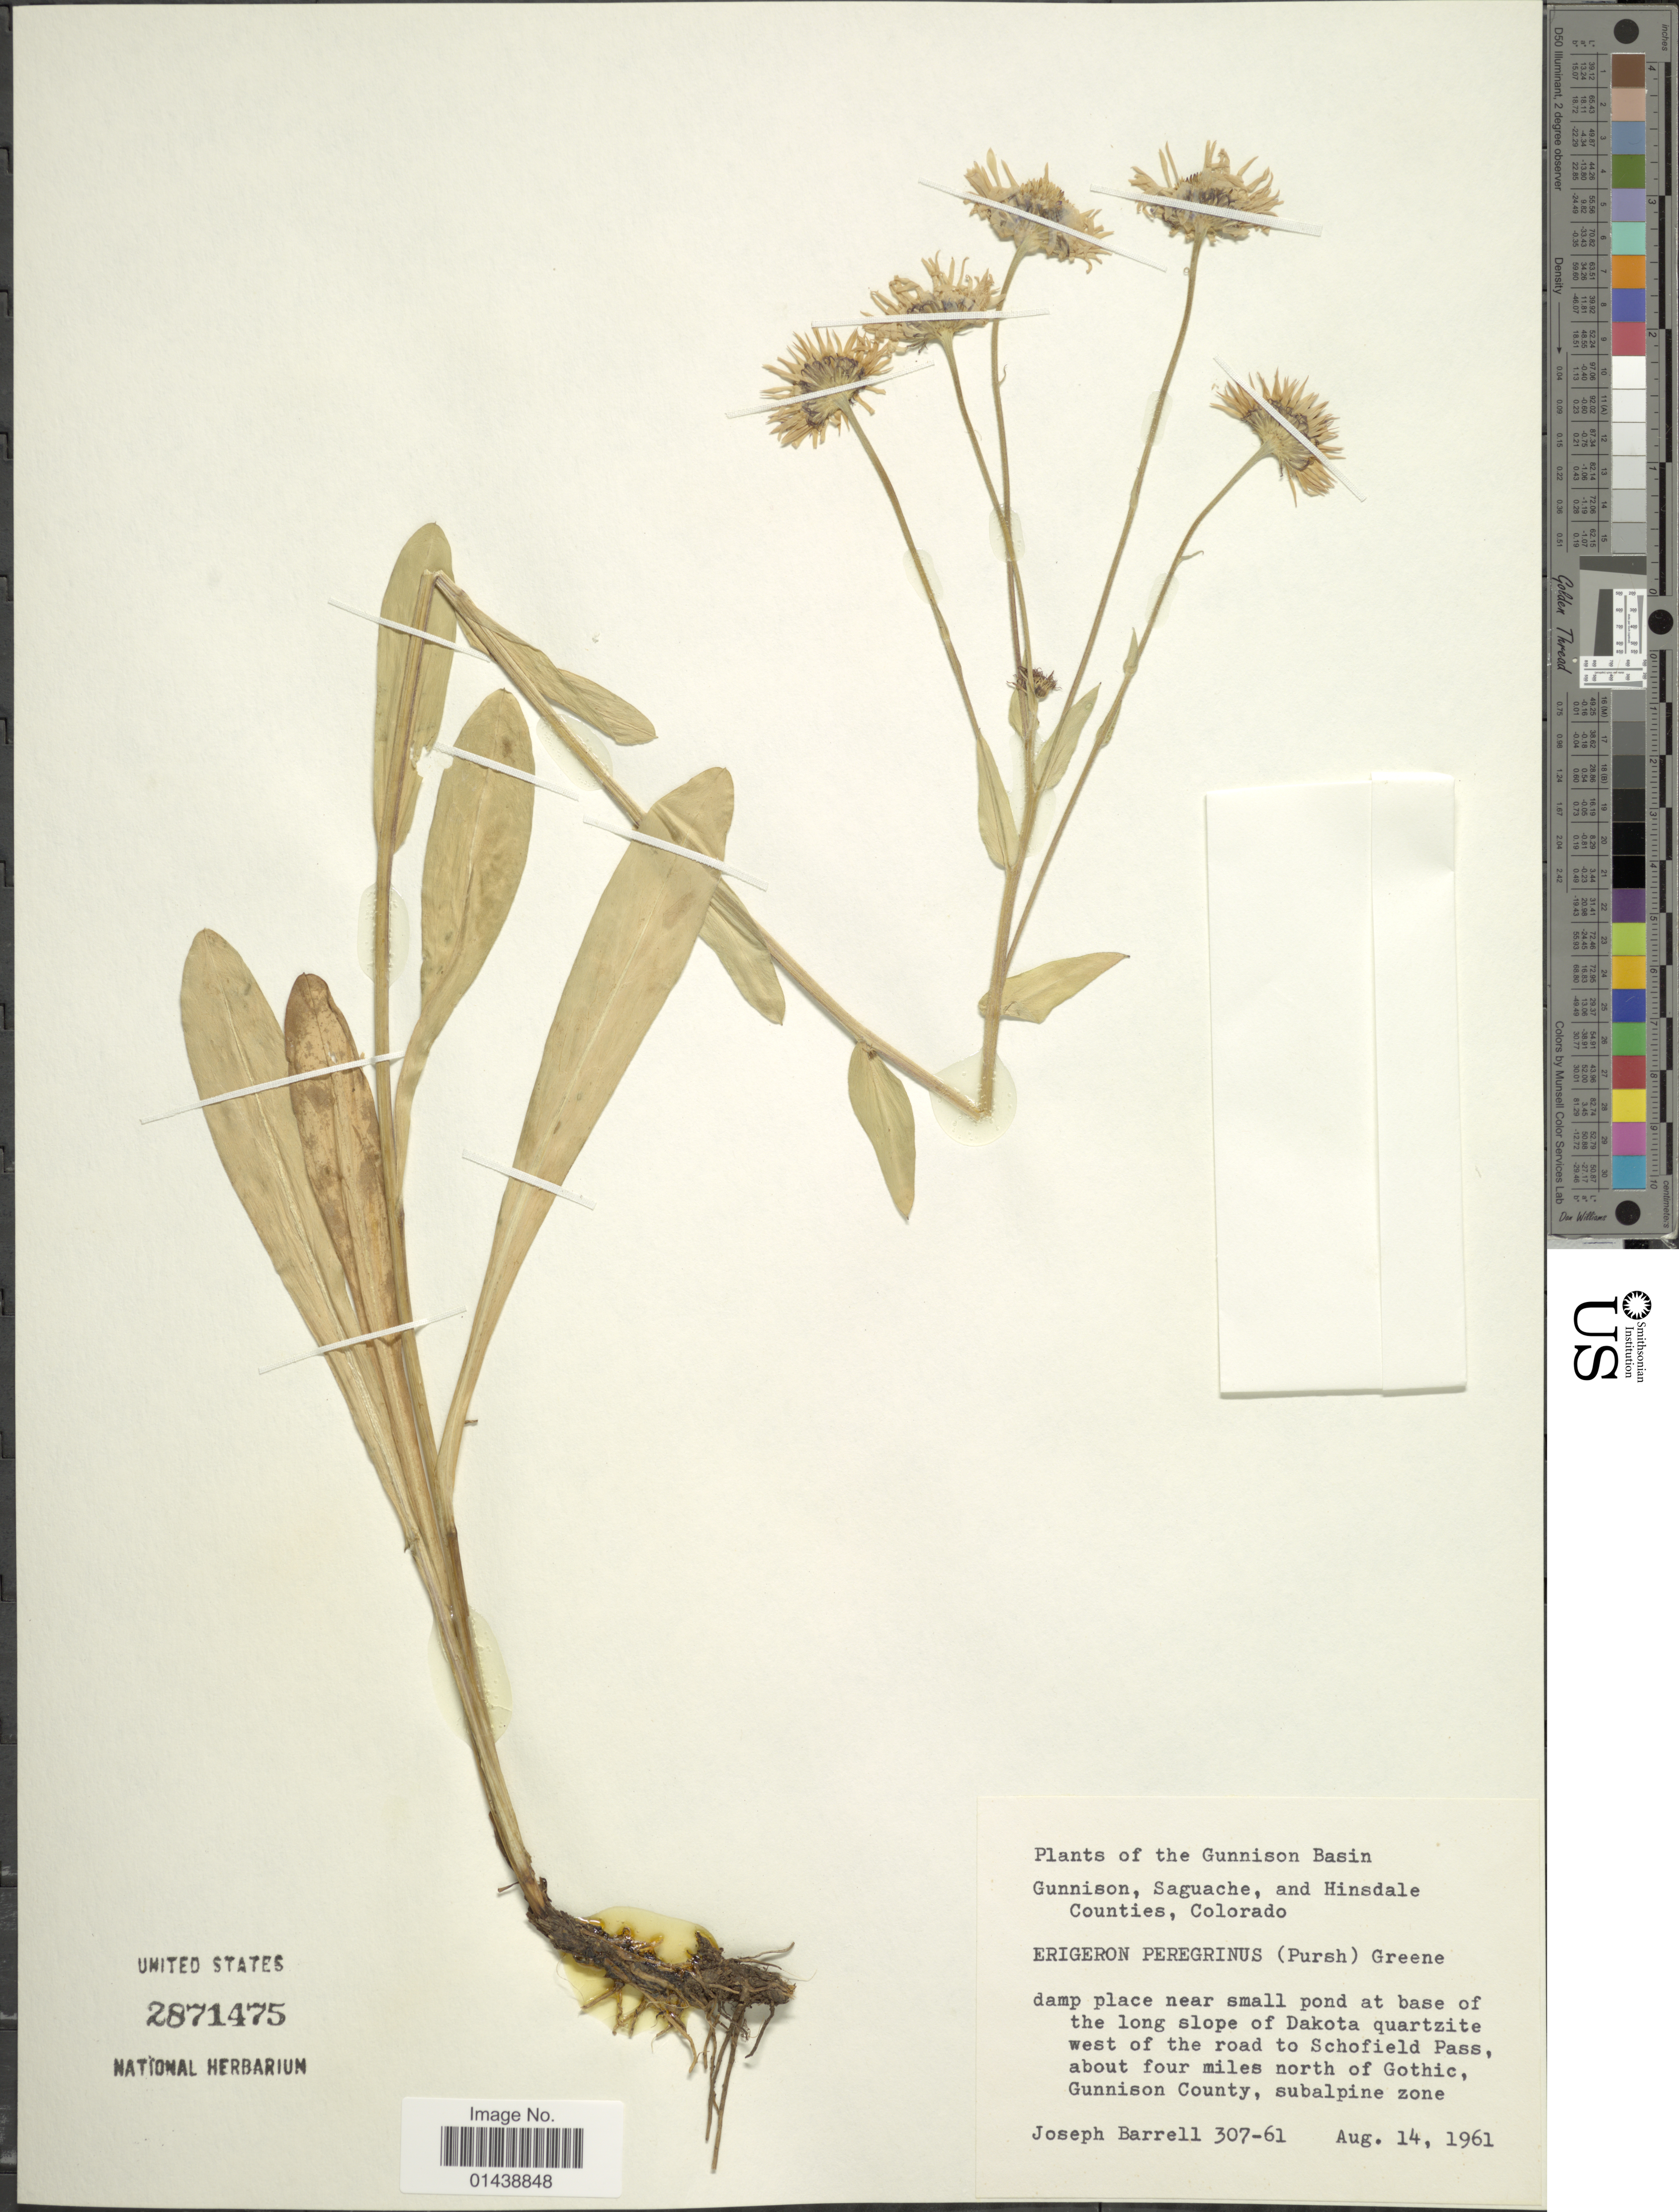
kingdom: Plantae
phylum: Tracheophyta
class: Magnoliopsida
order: Asterales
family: Asteraceae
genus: Erigeron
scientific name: Erigeron peregrinus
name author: (Banks ex Pursh) Greene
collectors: J. Barrell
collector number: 307-61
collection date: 1961-08-14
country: United States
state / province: Colorado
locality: Gunnison Basin. Dakota quartzite west of the road to Schofield Pass, about four miles north of Gothic, Gunnison County, subalpine zone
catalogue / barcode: US 2871475